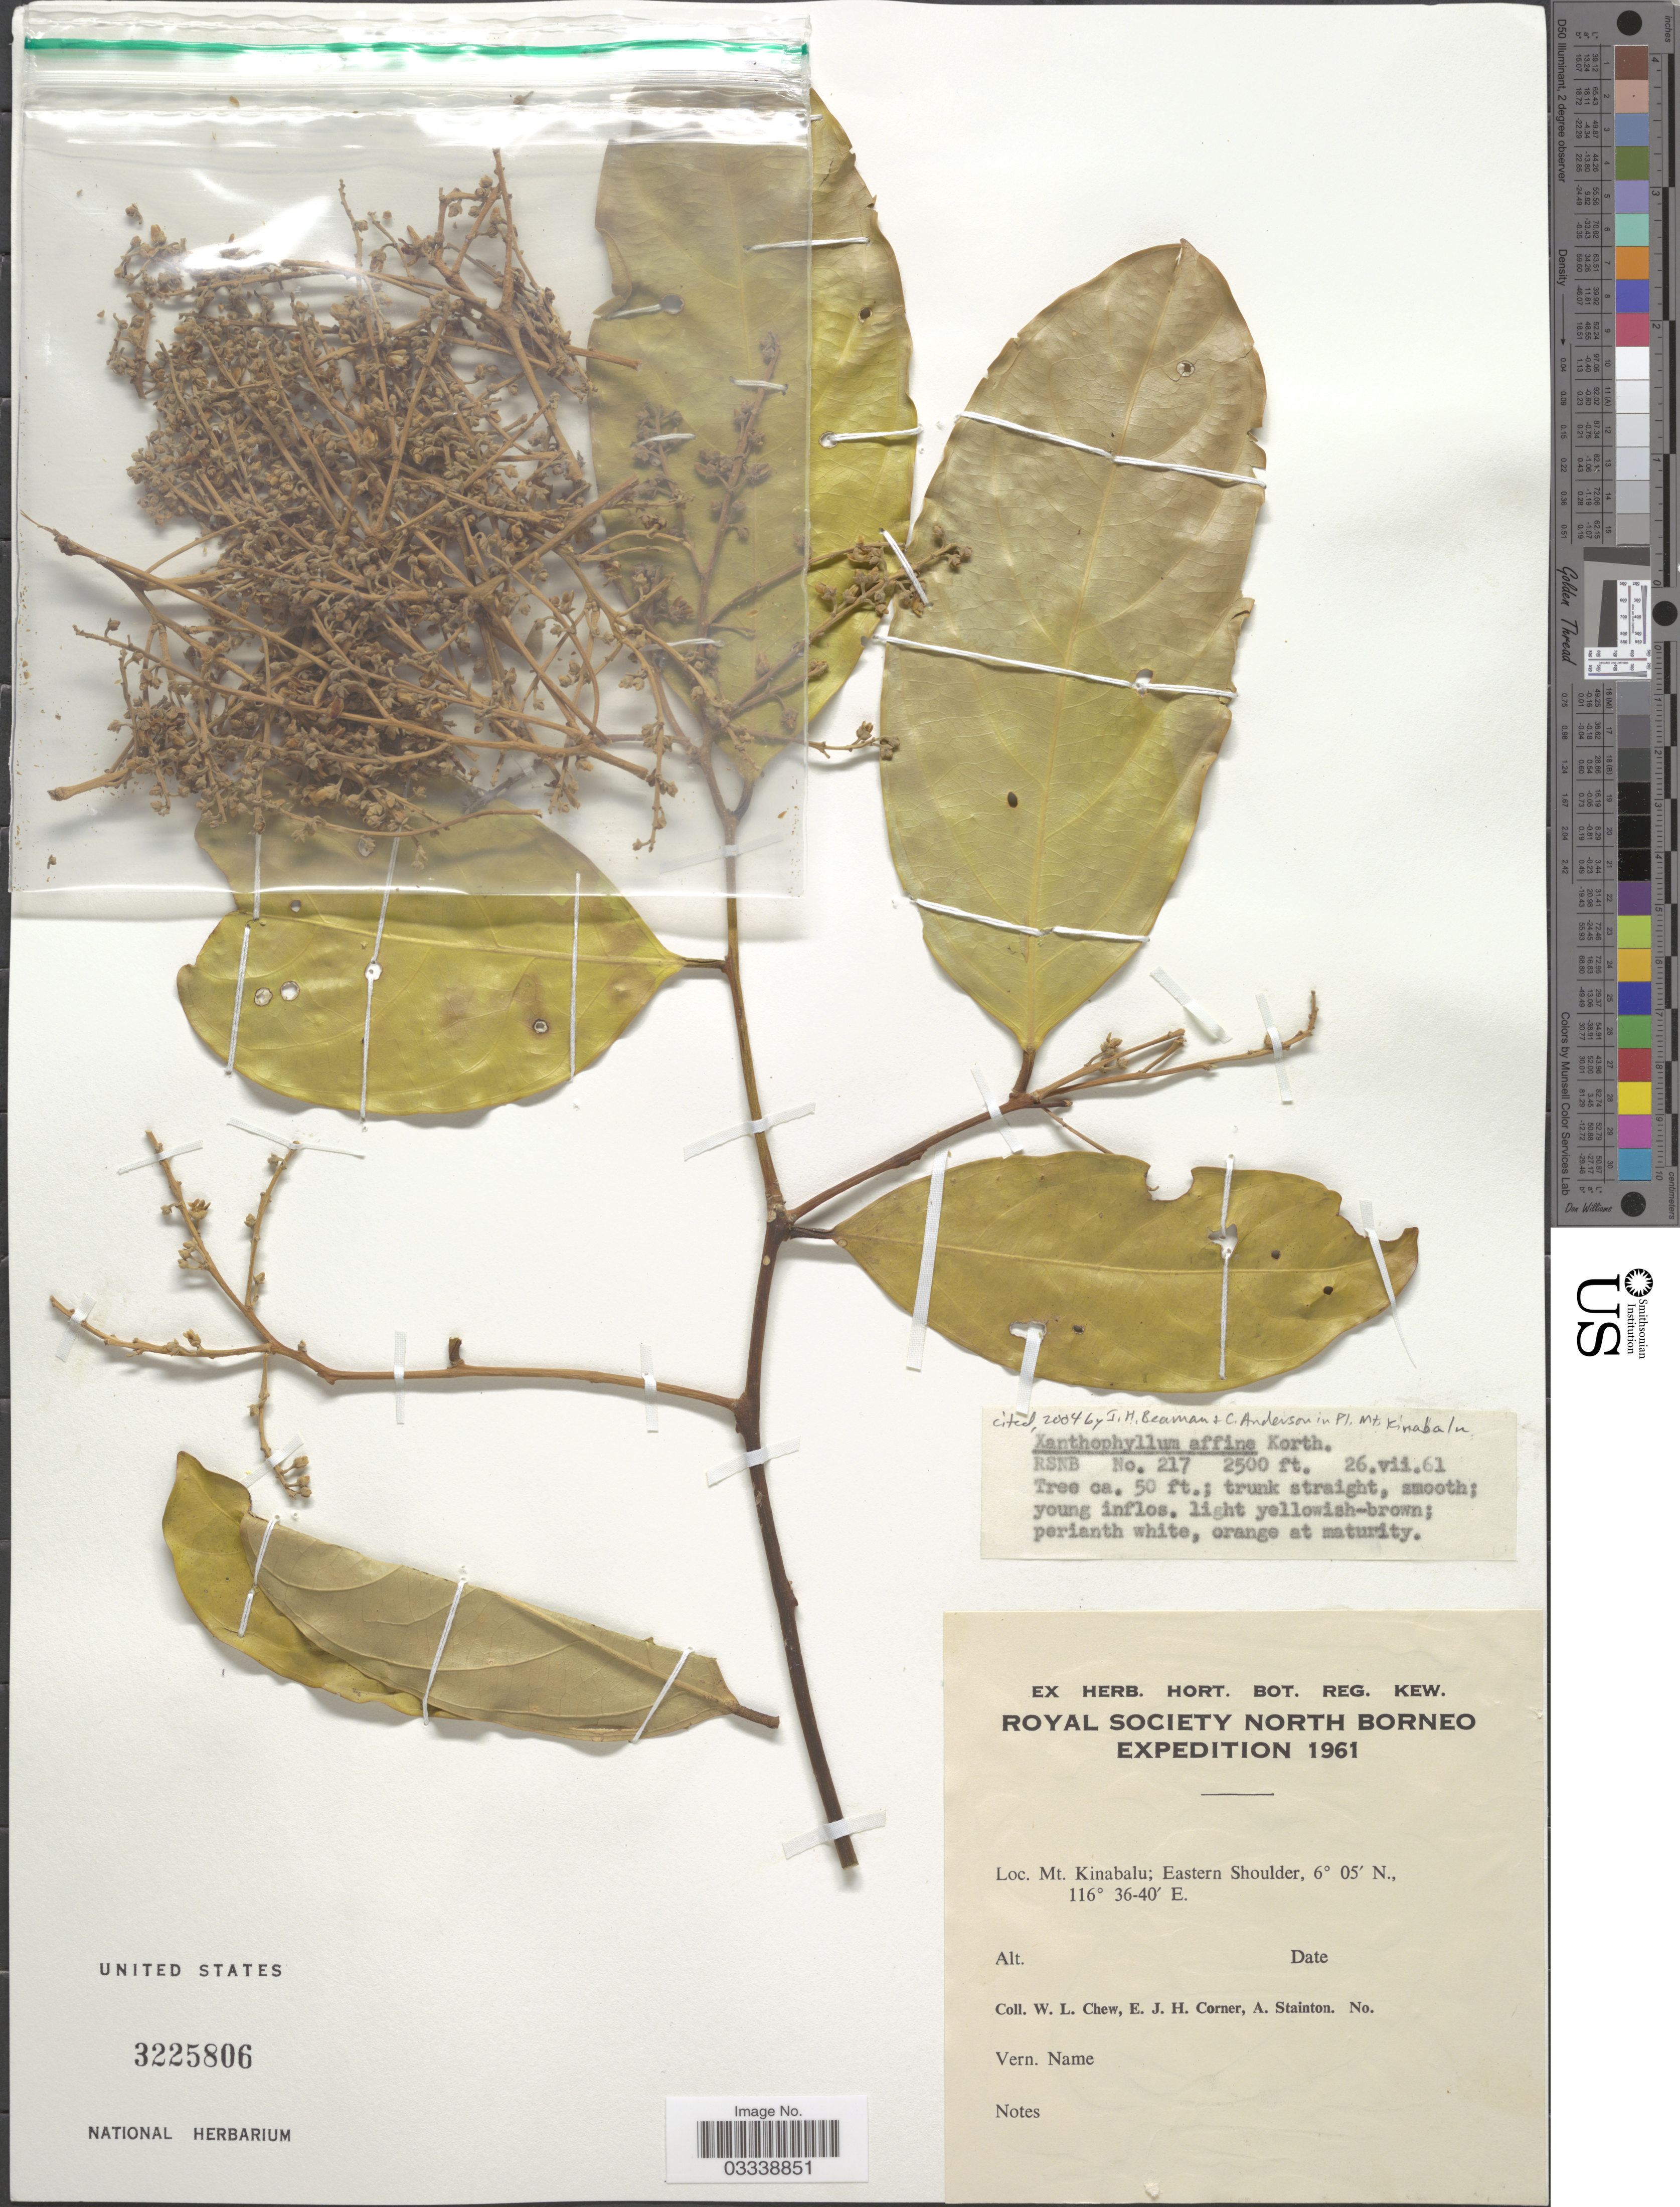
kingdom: Plantae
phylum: Tracheophyta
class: Magnoliopsida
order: Fabales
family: Polygalaceae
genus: Xanthophyllum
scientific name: Xanthophyllum affine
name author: Korth. ex Miq.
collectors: W. Chew, E. Corner & A. Stainton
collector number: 217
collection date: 1961-07-26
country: Malaysia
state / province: Sabah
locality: North Borneo. Mt. Kinabalu; Eastern Shoulder.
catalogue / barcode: US 3225806